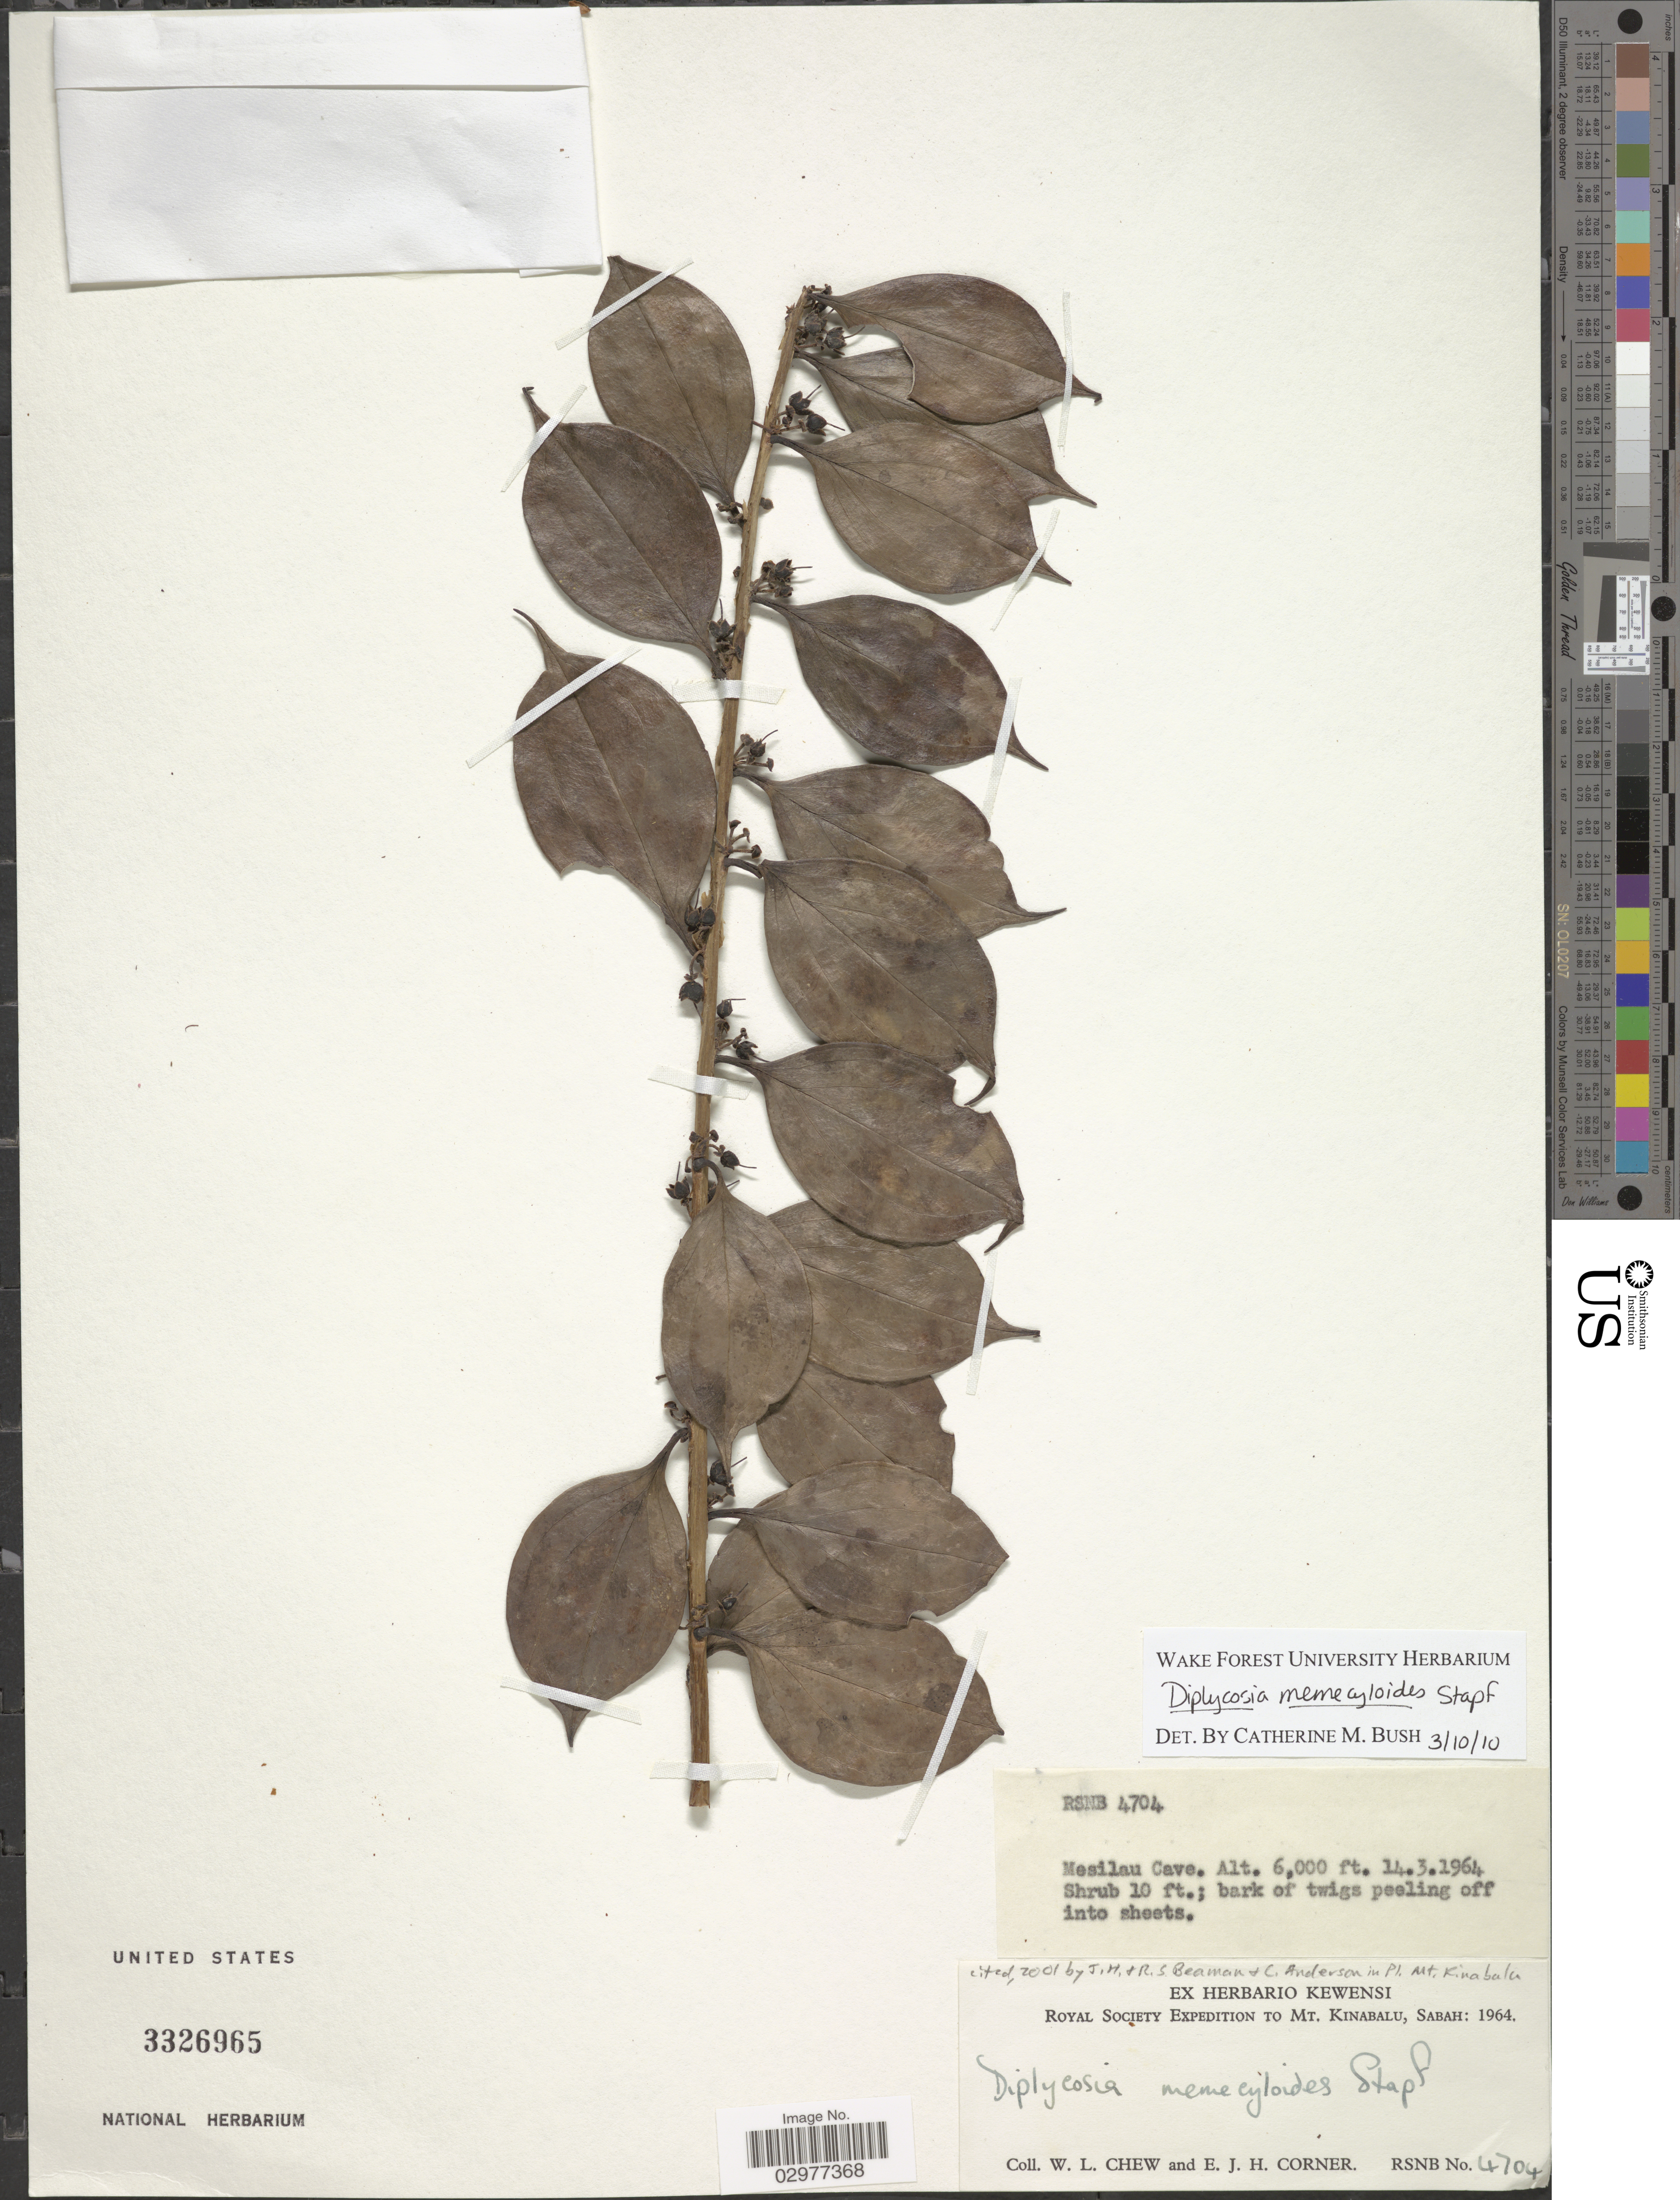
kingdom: Plantae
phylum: Tracheophyta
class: Magnoliopsida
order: Ericales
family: Ericaceae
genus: Diplycosia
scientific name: Diplycosia memecyloides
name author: Stapf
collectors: W. Chew & E. Corner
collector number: RSNB 4704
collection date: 1964-03-14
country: Malaysia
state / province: Sabah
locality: Mesilau Cave. Mt. Kinabalu, Sabah.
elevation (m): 1829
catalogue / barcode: US 3326965